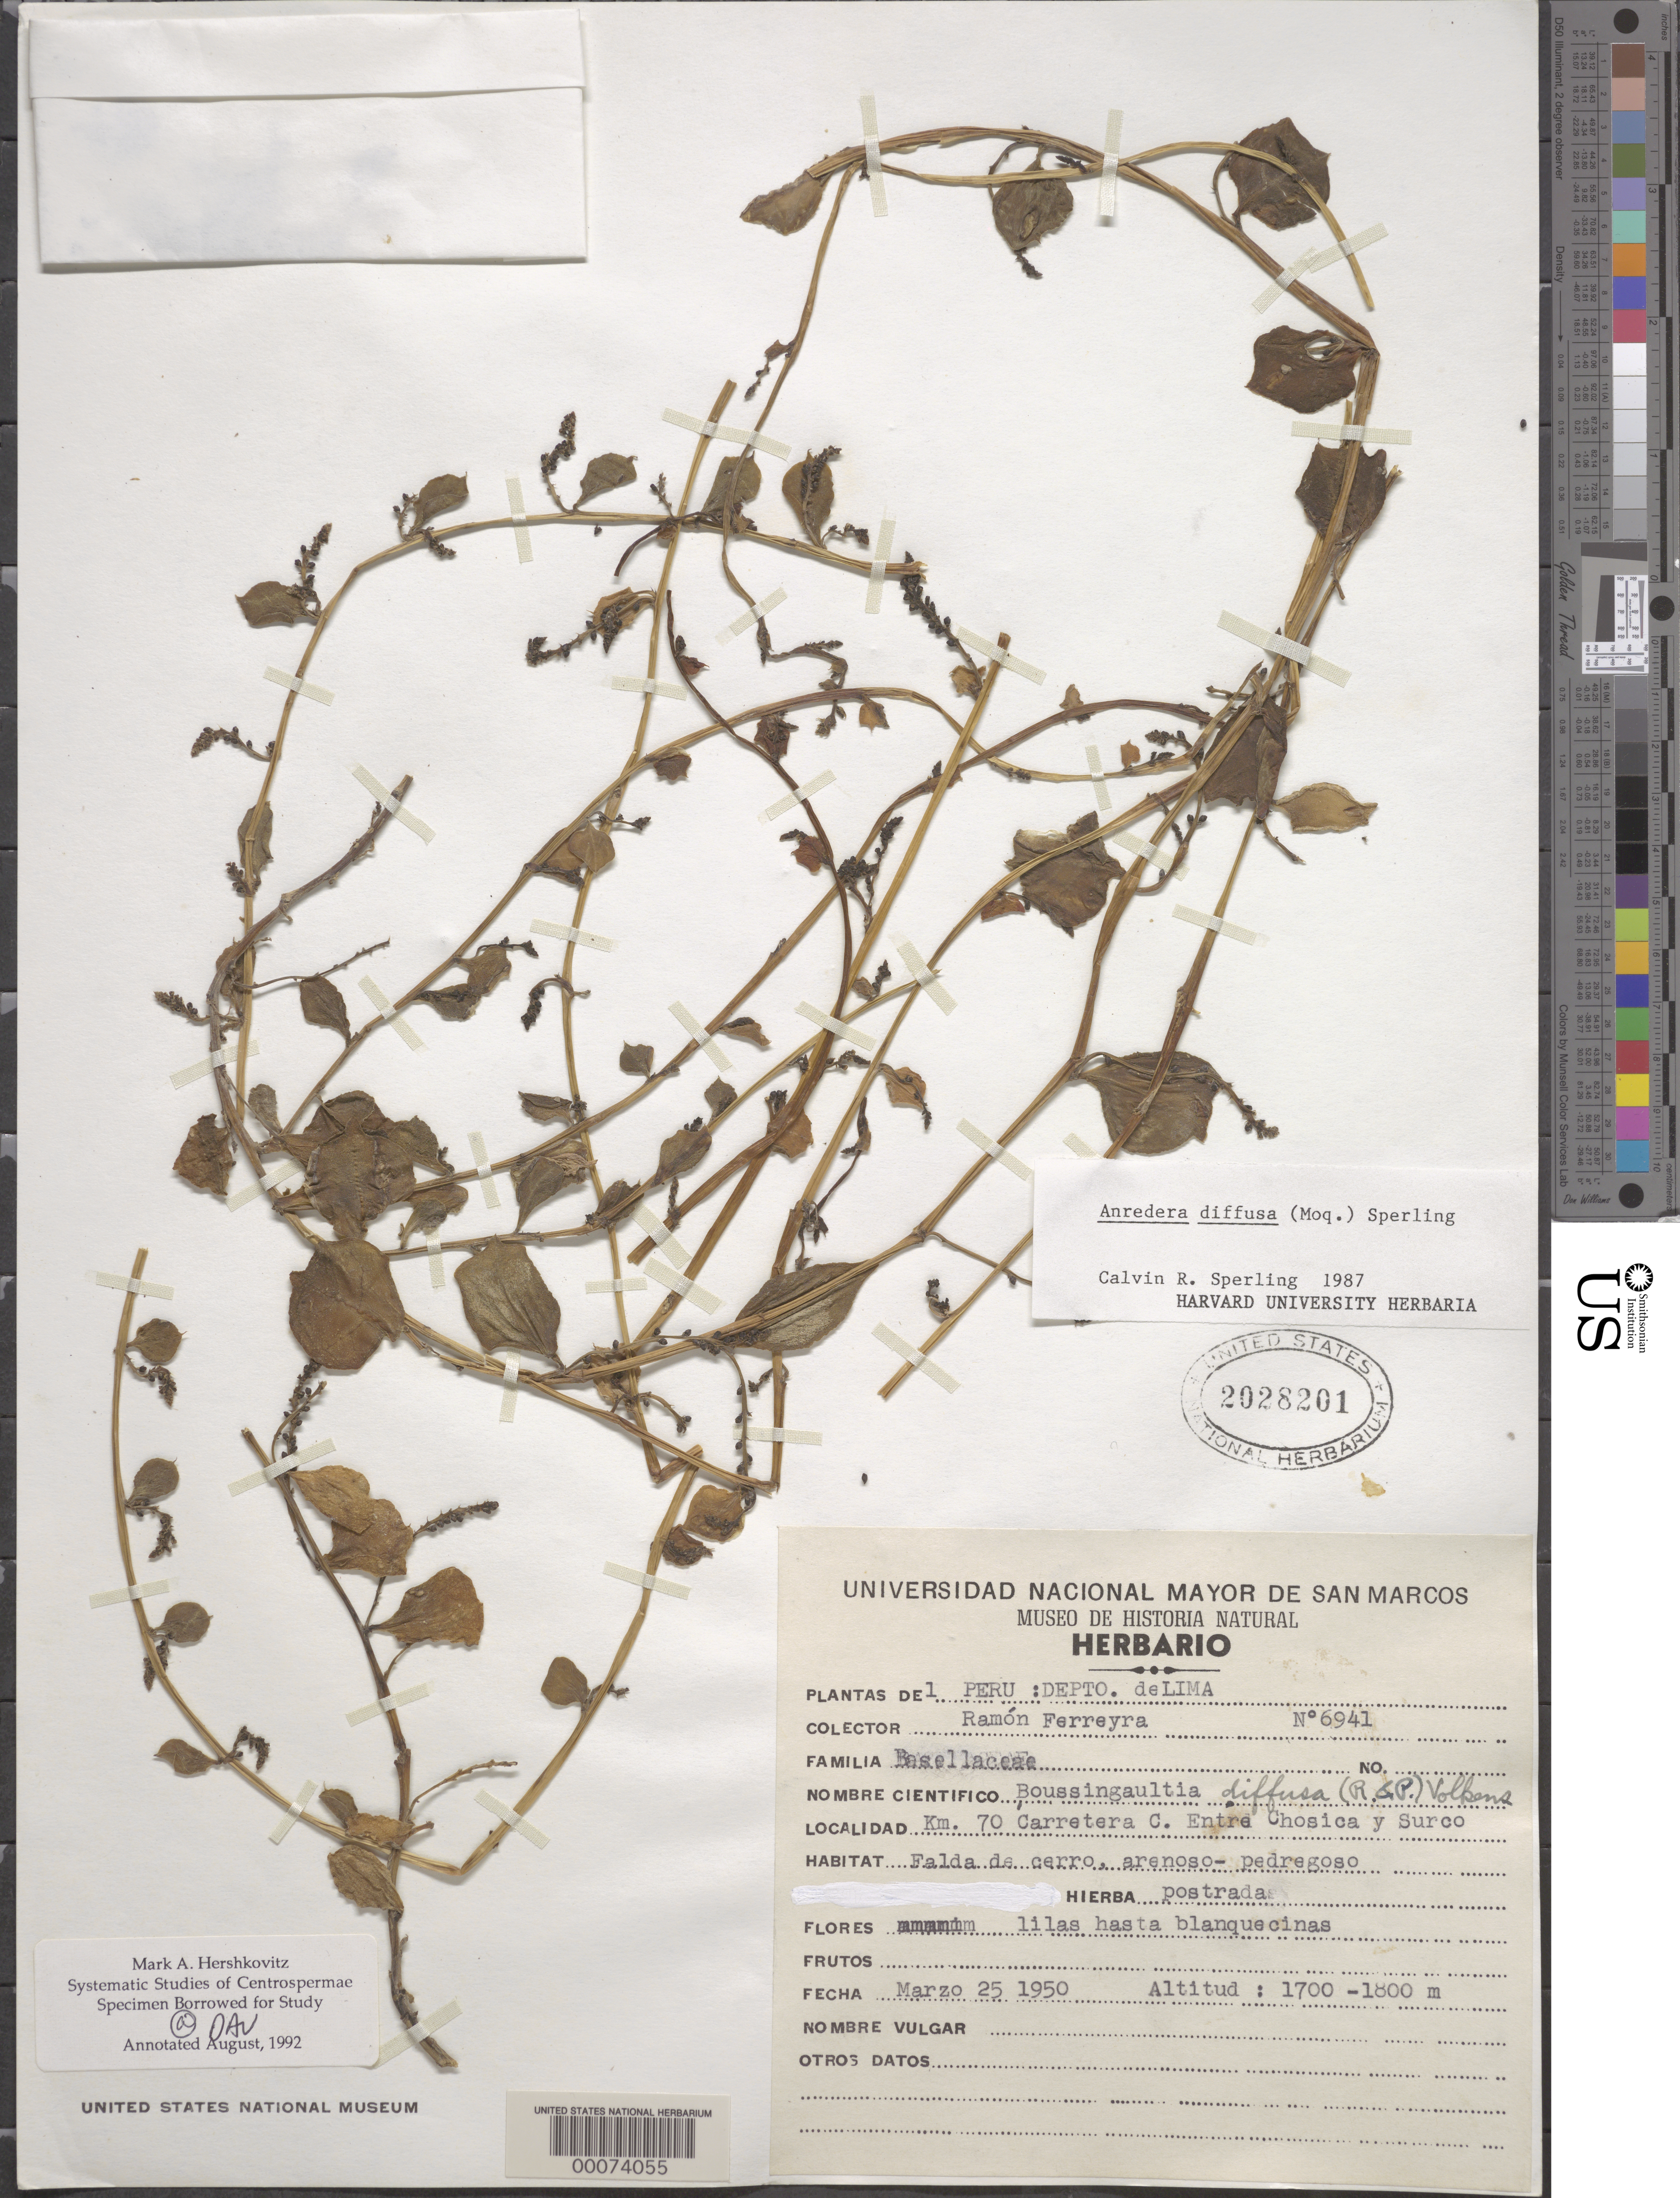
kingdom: Plantae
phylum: Tracheophyta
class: Magnoliopsida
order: Caryophyllales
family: Basellaceae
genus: Anredera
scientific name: Anredera diffusa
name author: (Moq.) Sperling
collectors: R. A. Ferreyra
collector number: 6941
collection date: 1950-03-25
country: Peru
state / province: Lima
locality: Depto. de Lima. Km. 70 Carretera C. Entre Chosica y Surco. Falda de cerro.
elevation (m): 1700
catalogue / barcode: US 2028201